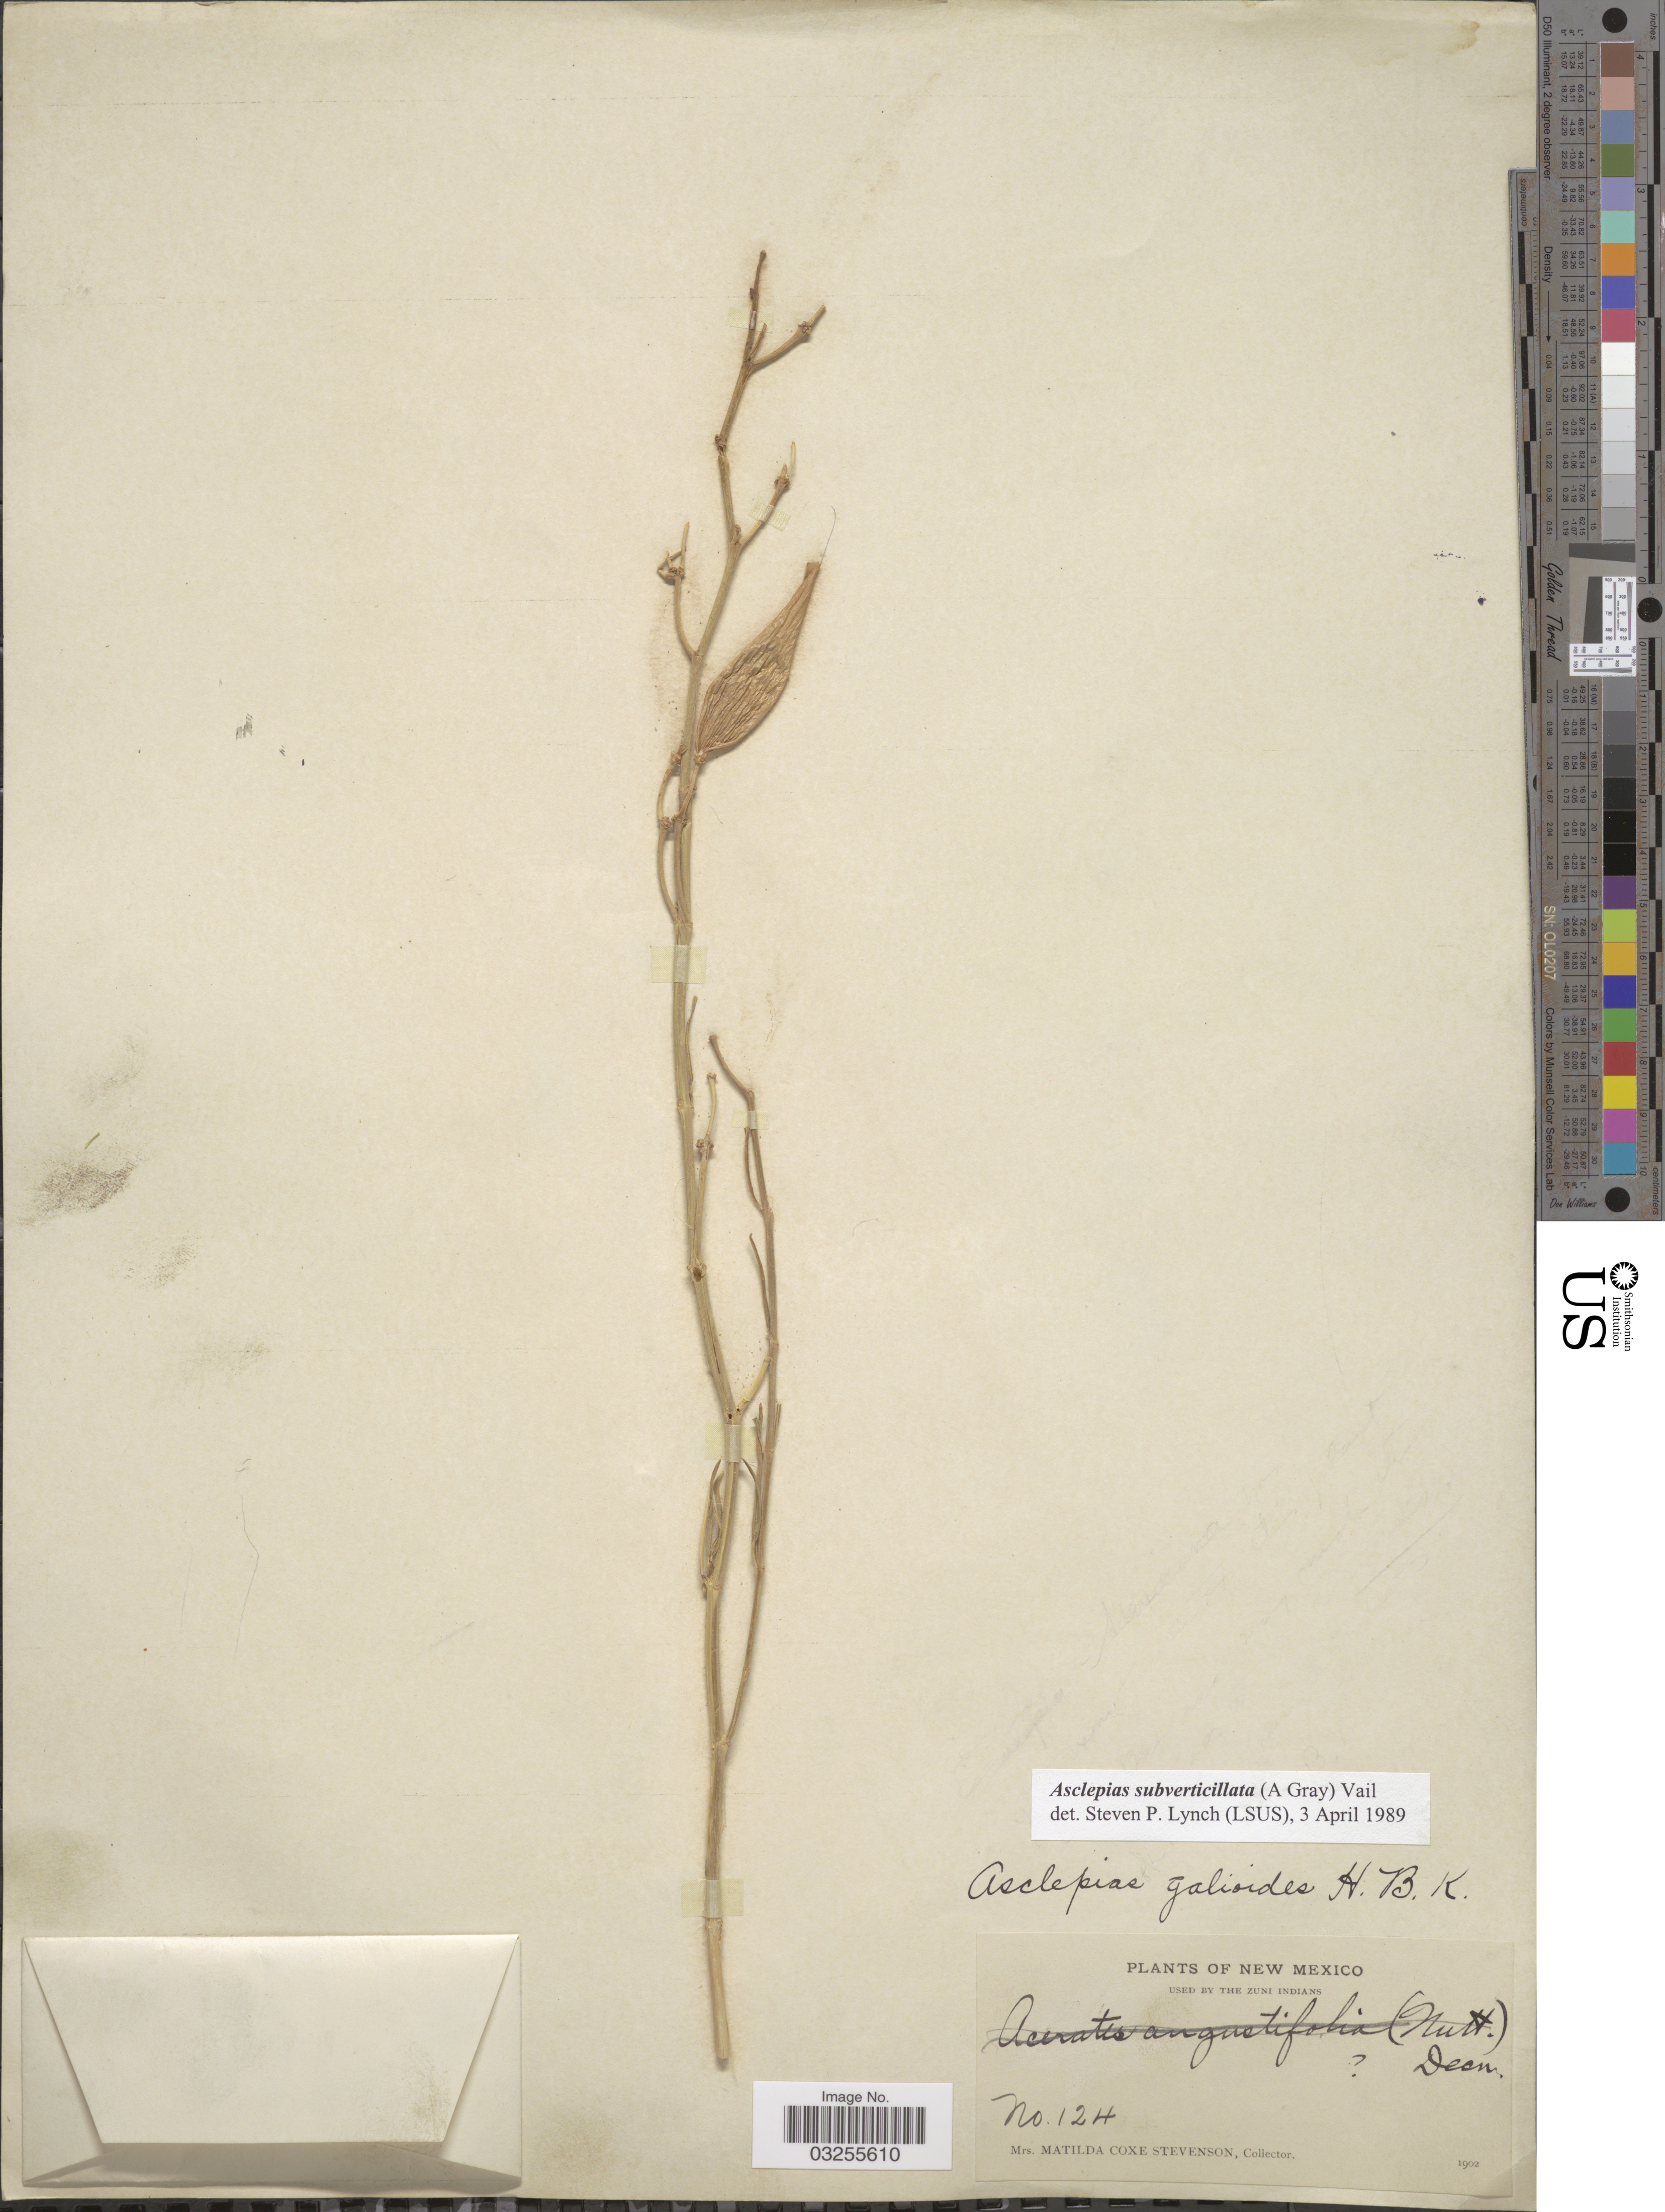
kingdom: Plantae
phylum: Tracheophyta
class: Magnoliopsida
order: Gentianales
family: Apocynaceae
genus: Asclepias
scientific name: Asclepias subverticillata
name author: (A. Gray) Vail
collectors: M. Stevenson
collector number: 124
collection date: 1902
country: United States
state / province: New Mexico